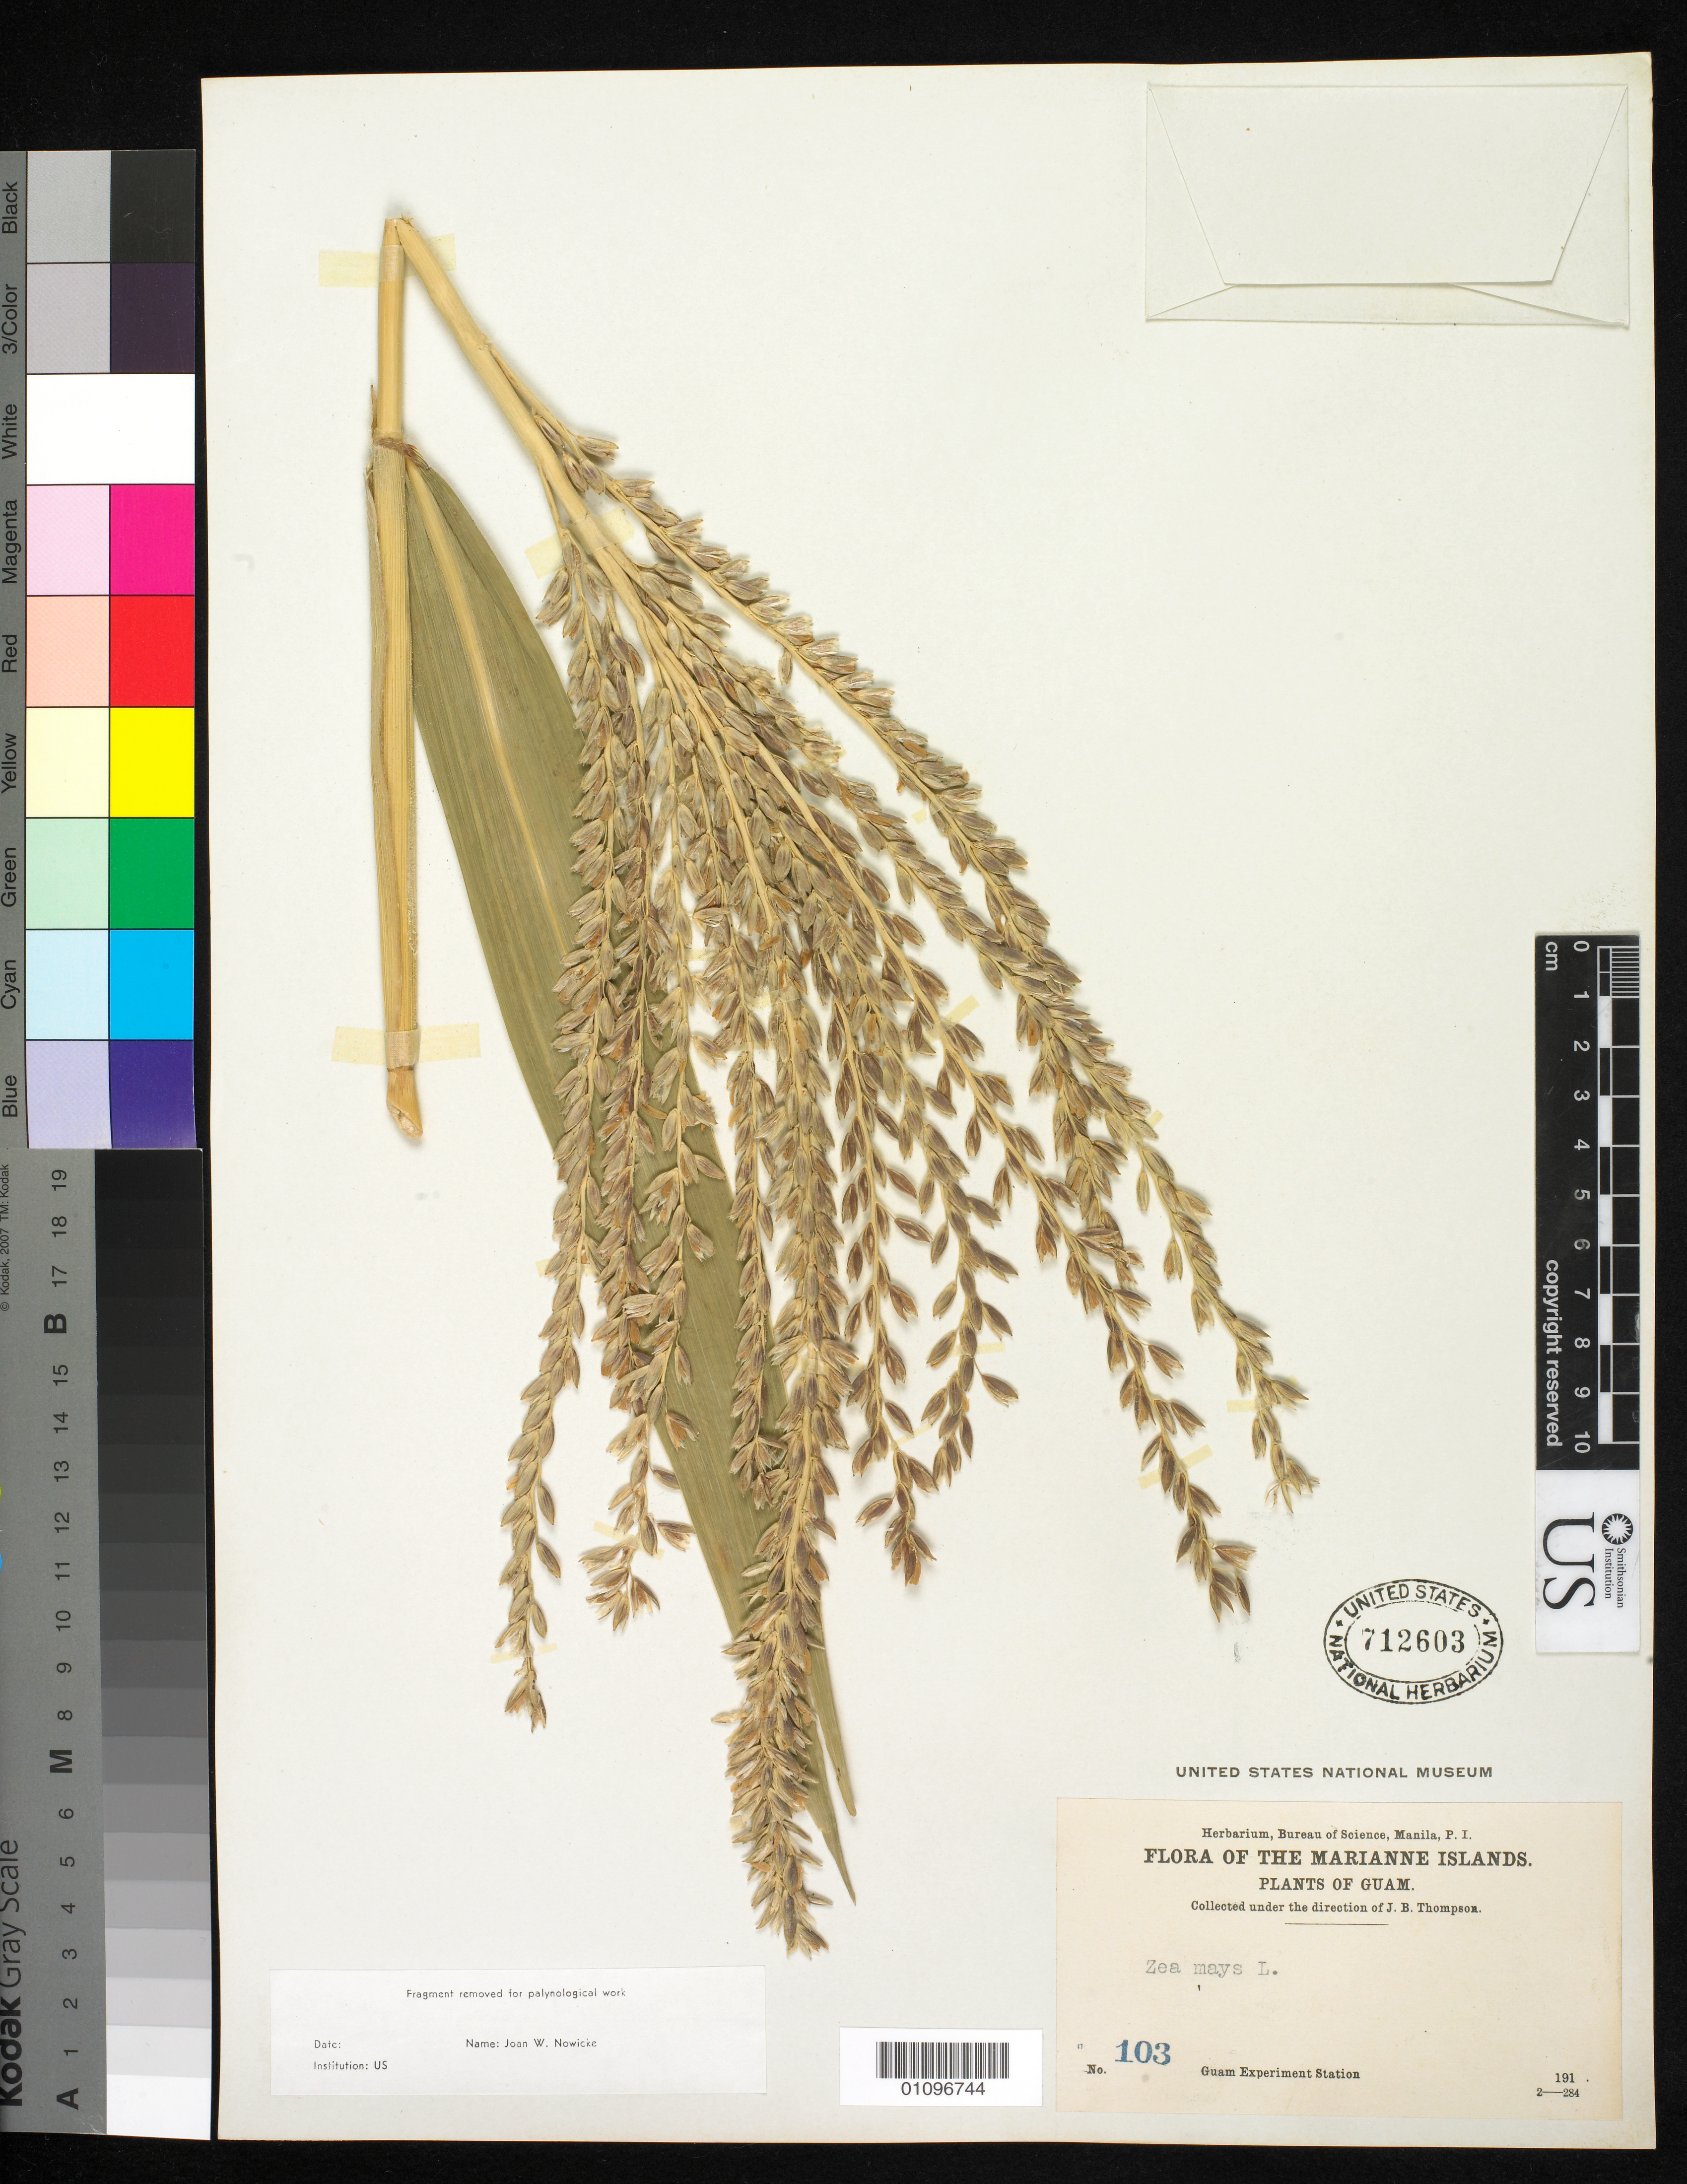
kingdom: Plantae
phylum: Tracheophyta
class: Liliopsida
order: Poales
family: Poaceae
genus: Zea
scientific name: Zea mays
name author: L.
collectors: J. B. Thompson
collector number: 103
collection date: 1910/1919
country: Guam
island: Guam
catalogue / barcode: US 712603